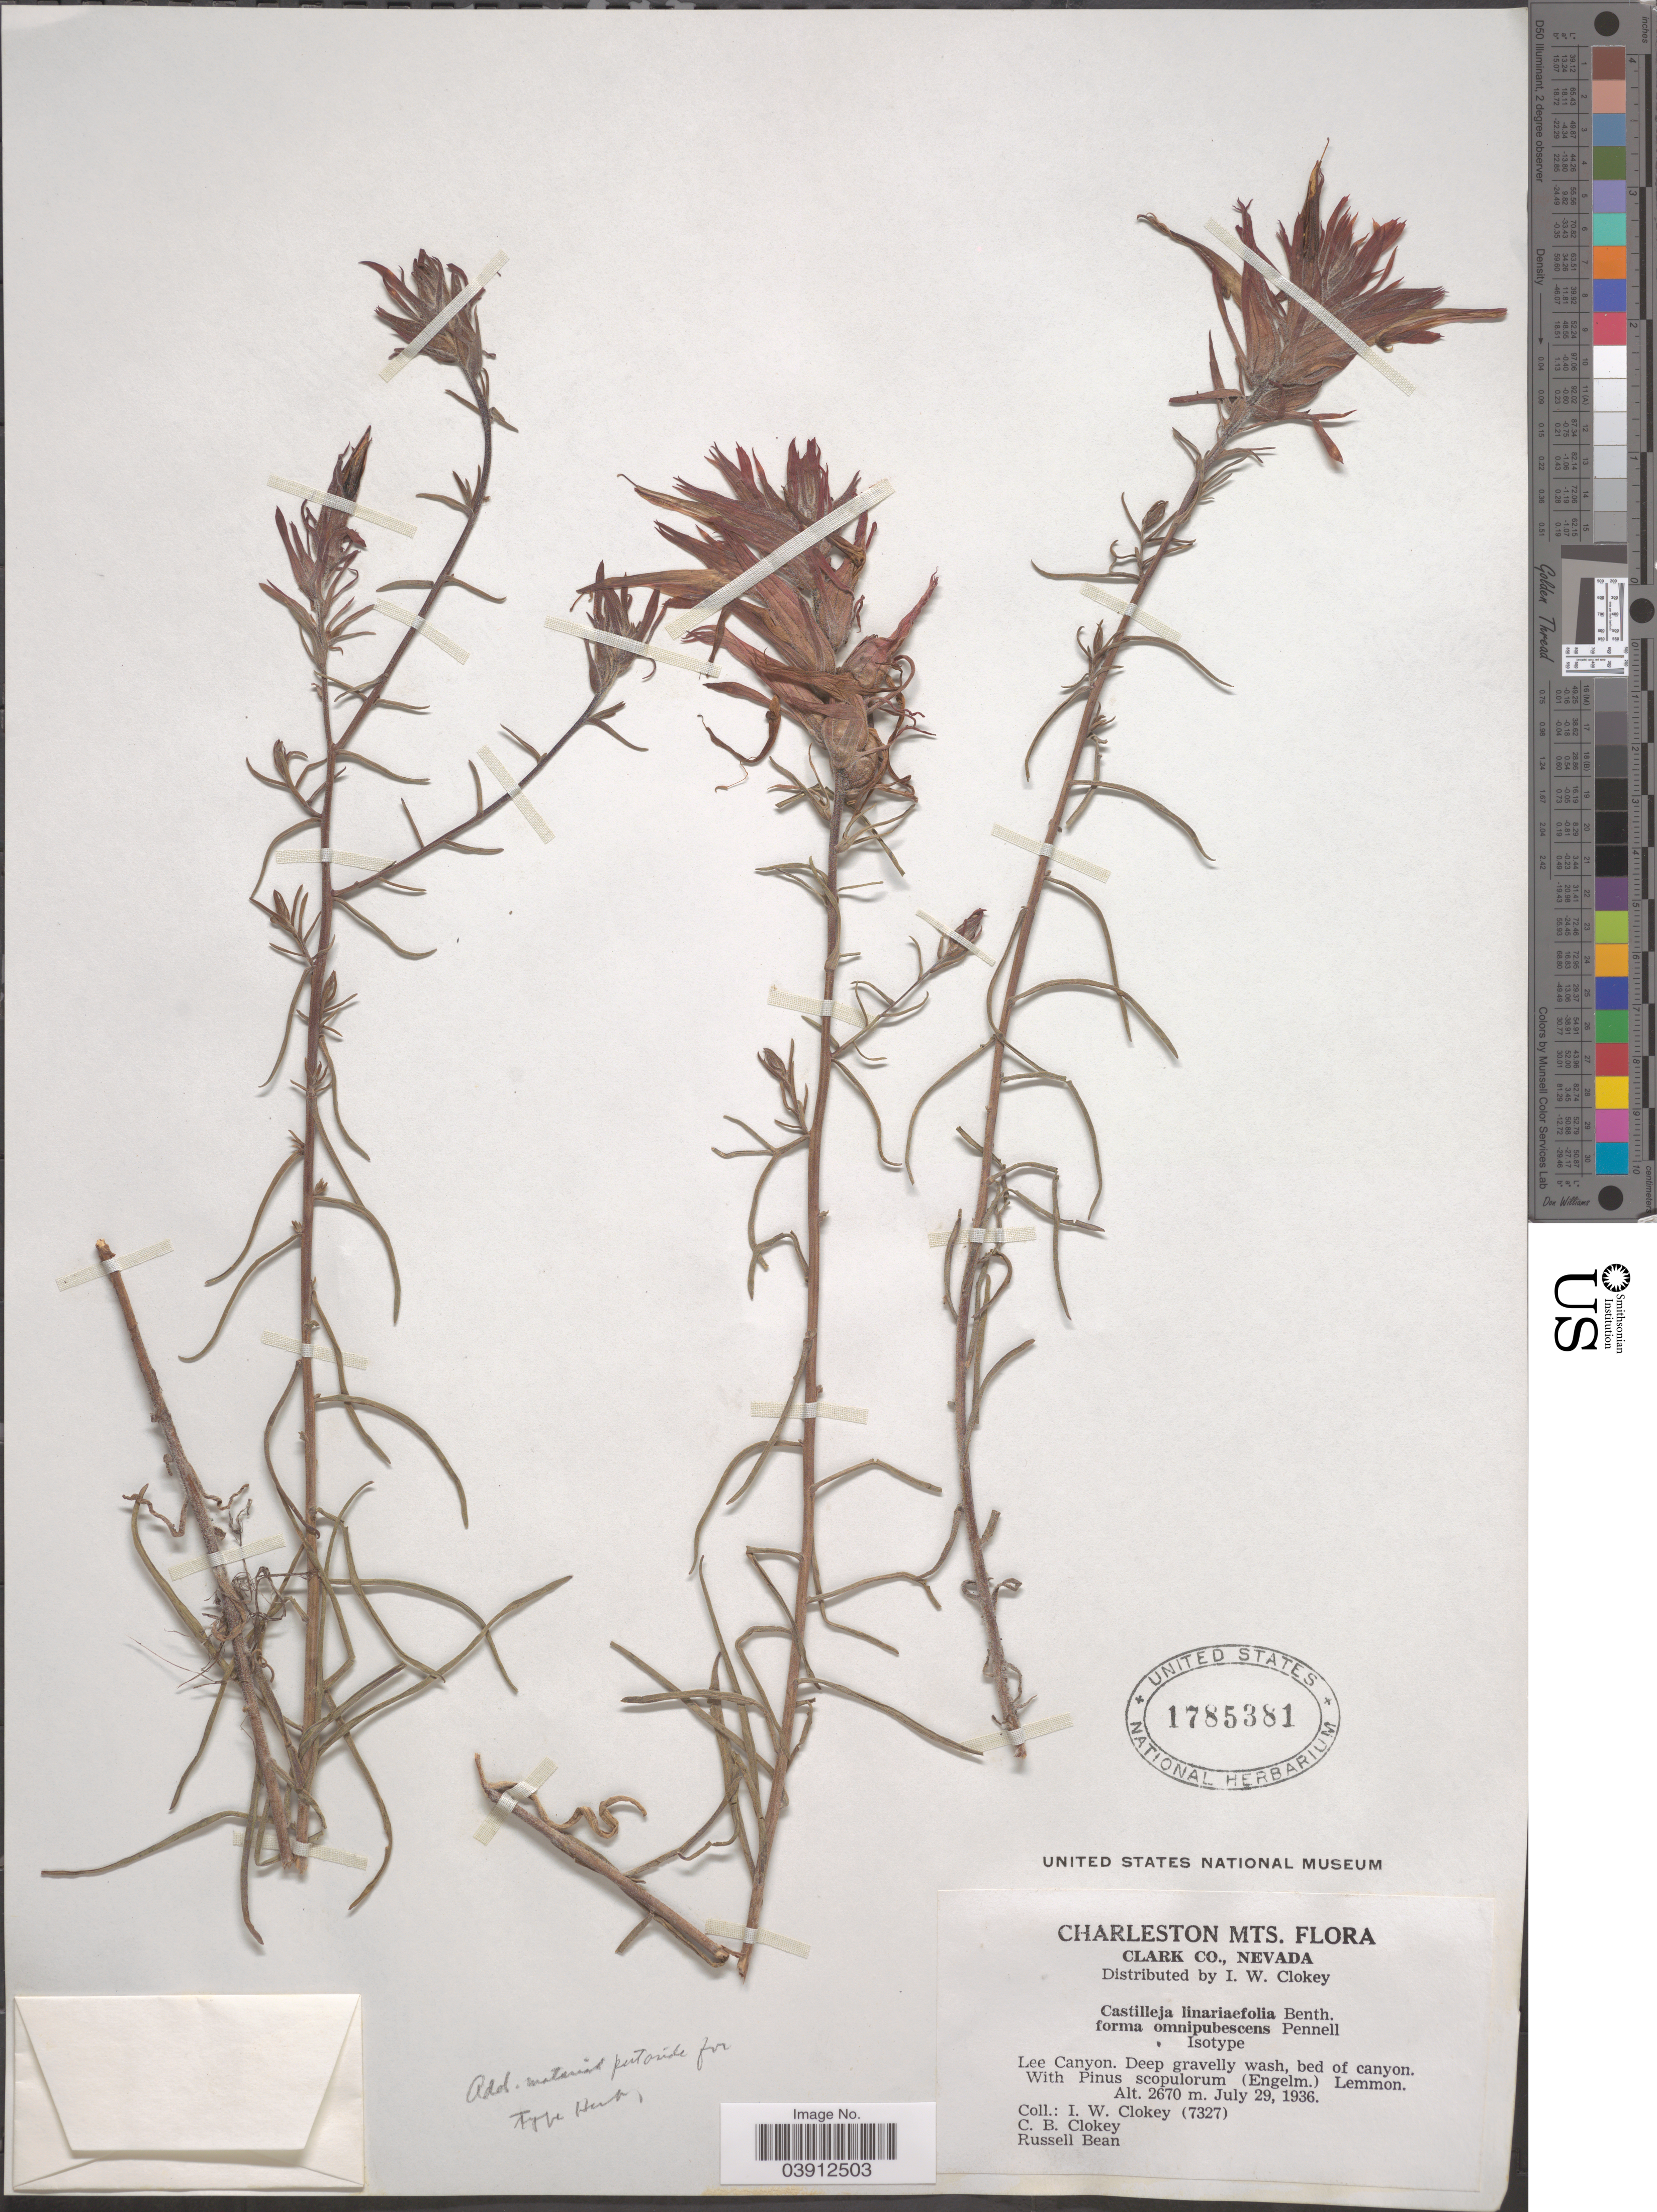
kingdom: Plantae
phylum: Tracheophyta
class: Magnoliopsida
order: Lamiales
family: Orobanchaceae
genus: Castilleja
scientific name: Castilleja linariifolia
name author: Benth.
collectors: I. W. Clokey, C. Clokey & R. Bean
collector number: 7327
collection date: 1936-07-29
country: United States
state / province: Nevada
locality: Charleston Mts. Clark Co. Lee Canyon. Deep gravelly wash, bed of canyon.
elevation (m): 2670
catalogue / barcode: US 1785381